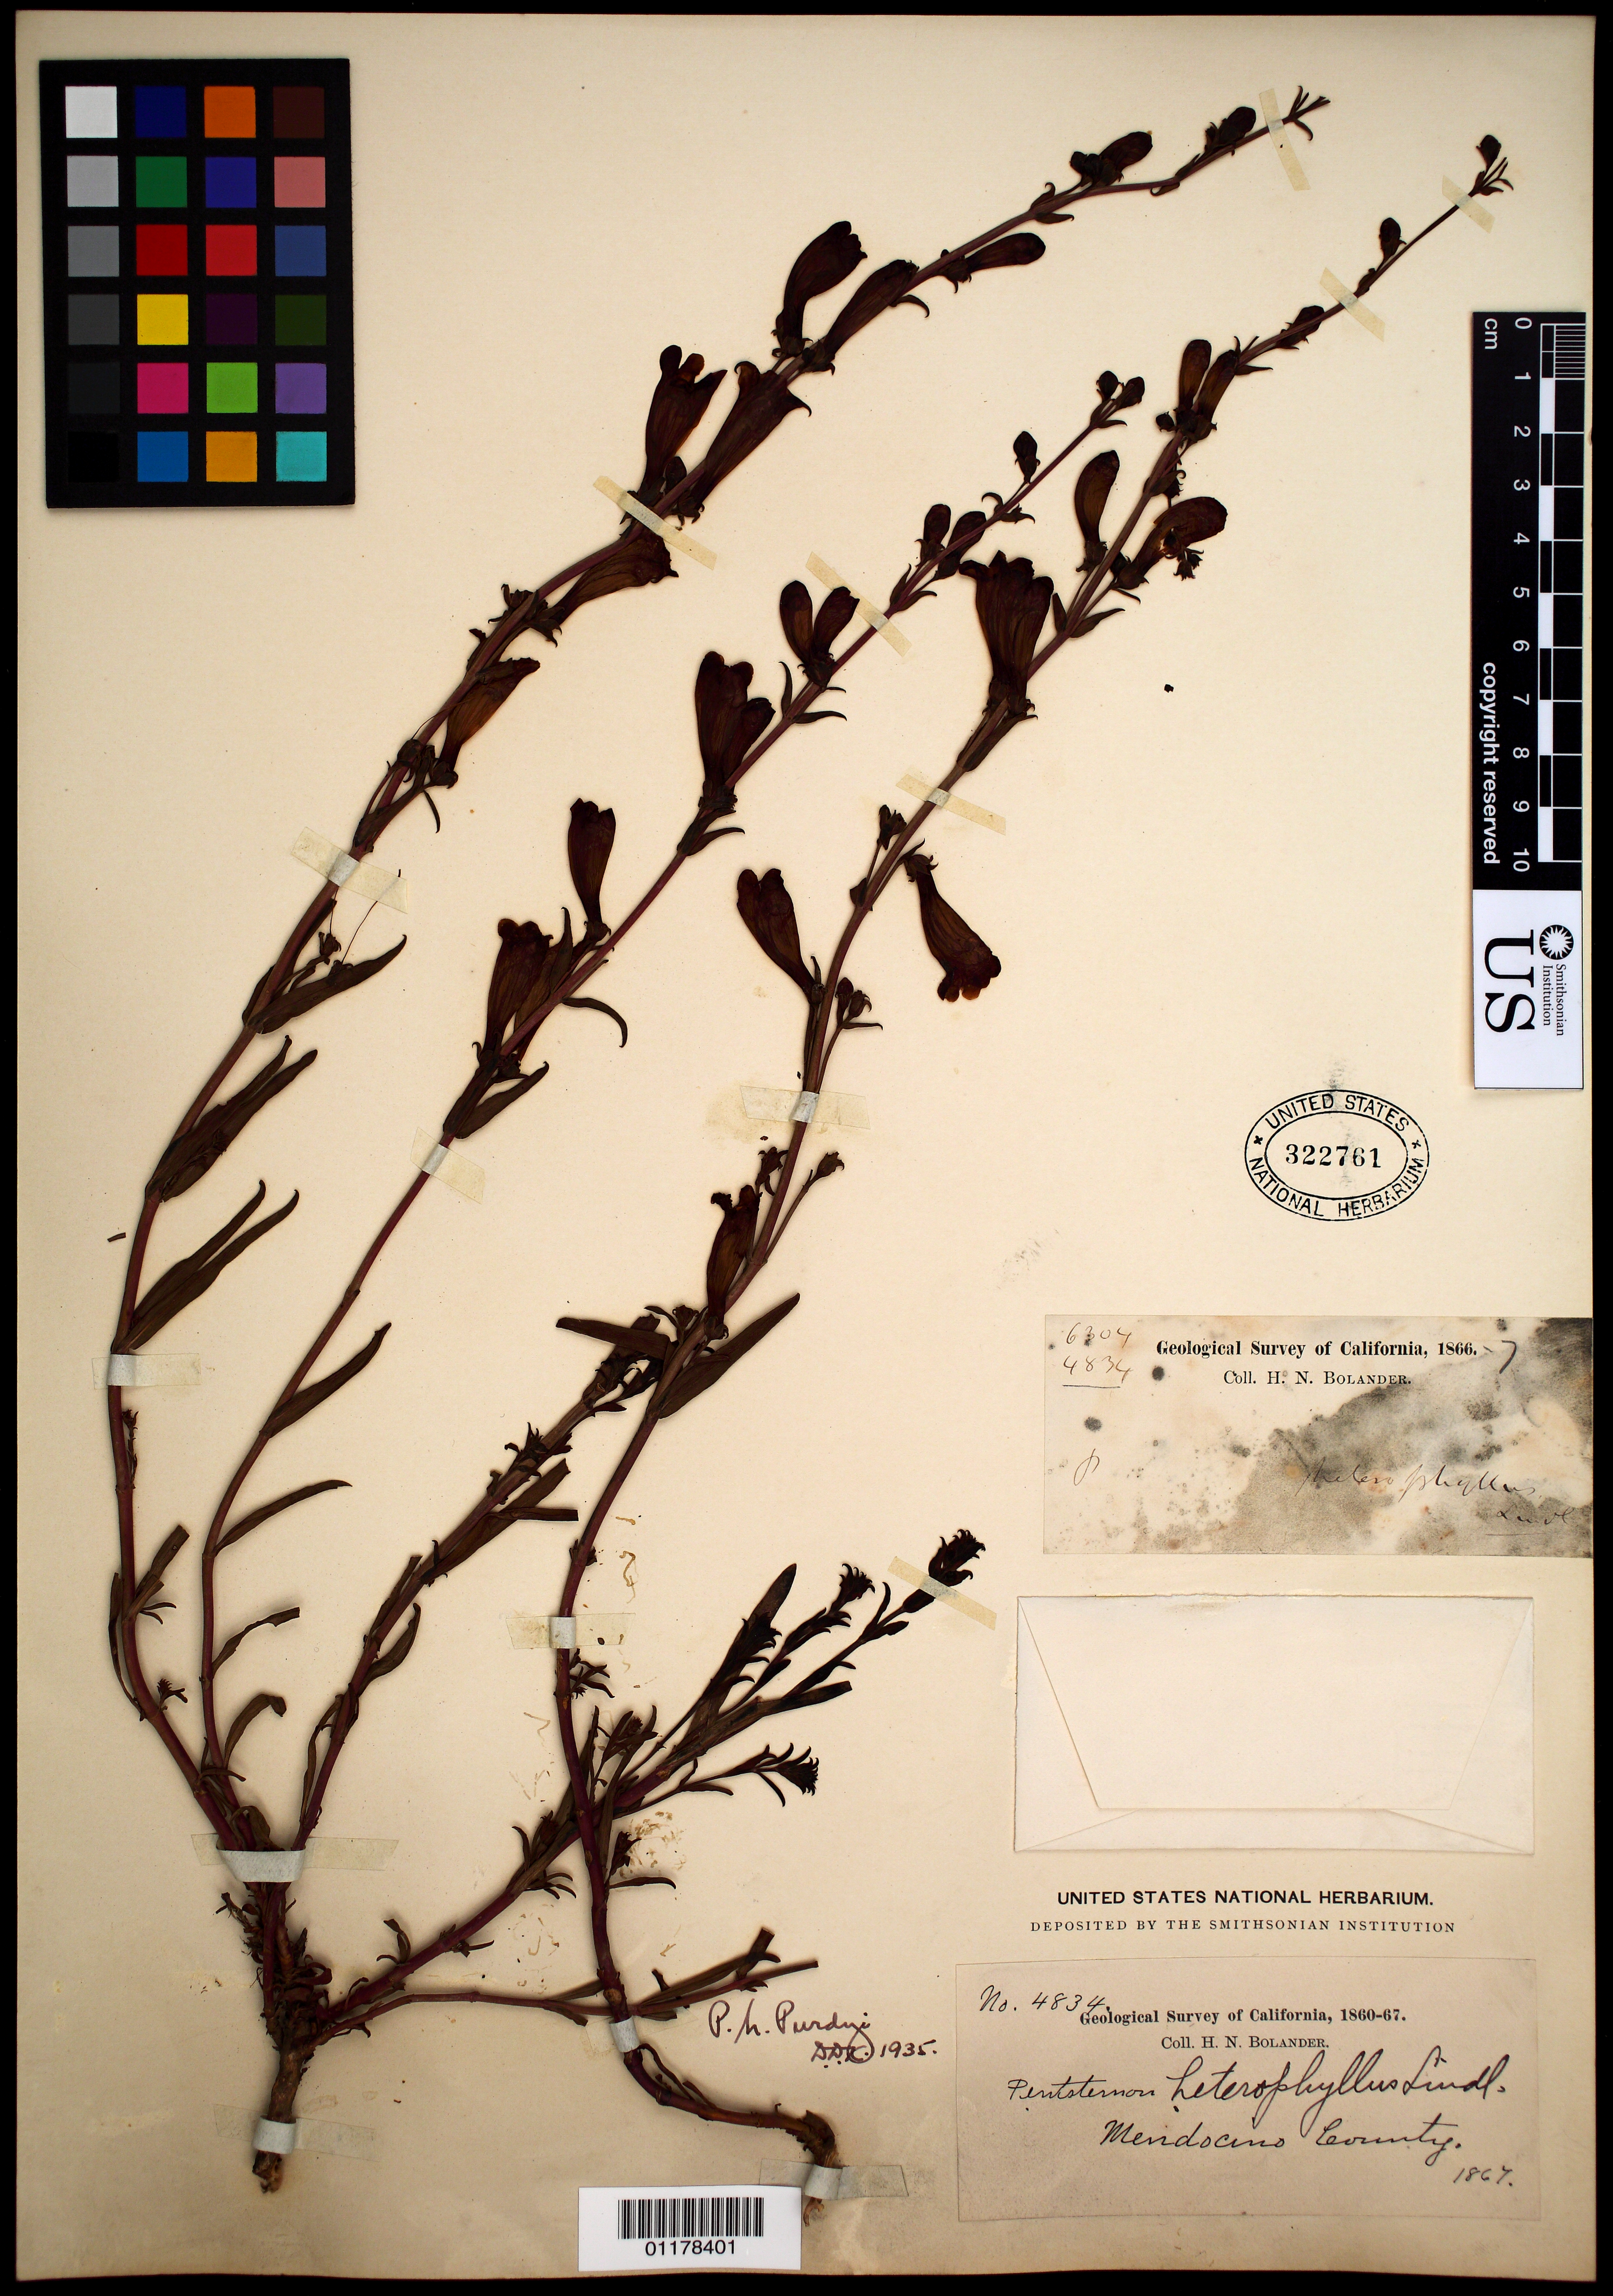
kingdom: Plantae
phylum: Tracheophyta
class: Magnoliopsida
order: Lamiales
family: Plantaginaceae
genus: Penstemon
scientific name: Penstemon heterophyllus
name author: Lindl.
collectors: H. Bolander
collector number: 4834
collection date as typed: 1867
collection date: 1867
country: United States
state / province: California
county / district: Mendocino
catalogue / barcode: US 322761